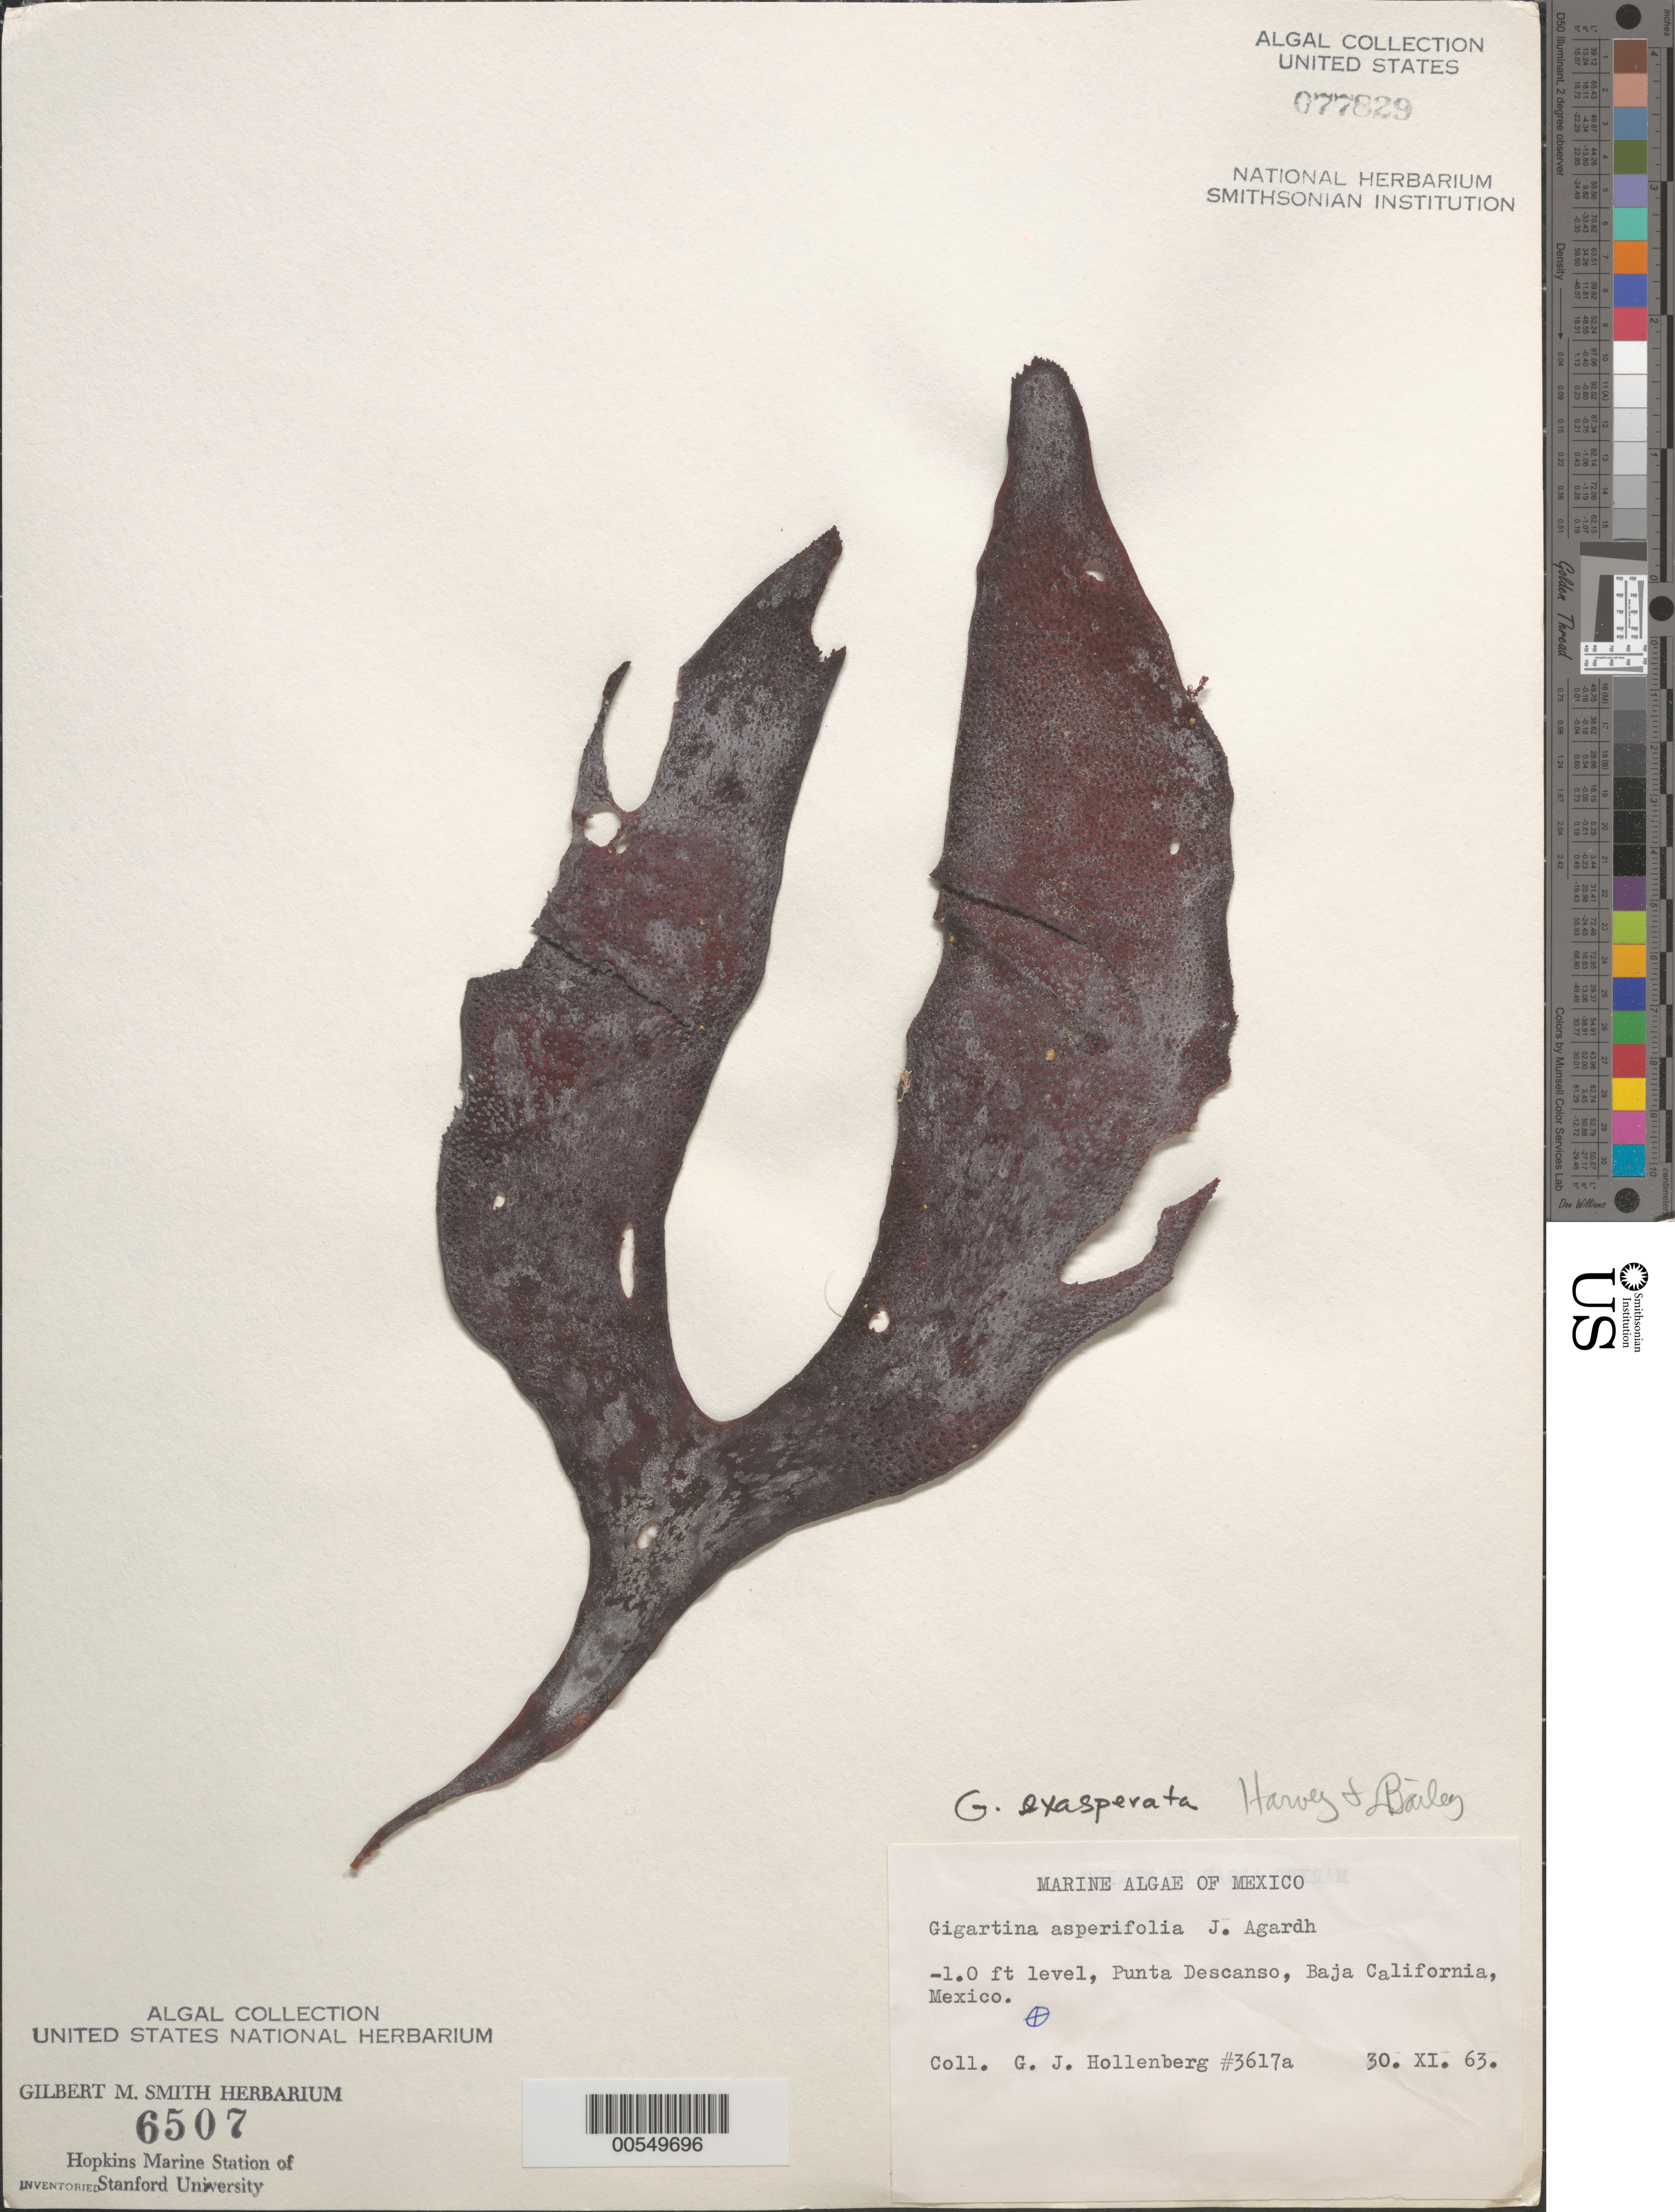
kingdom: Plantae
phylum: Rhodophyta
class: Florideophyceae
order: Gigartinales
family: Gigartinaceae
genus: Chondracanthus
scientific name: Chondracanthus exasperatus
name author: (Harv. & J. Bailey) J.R. Hughey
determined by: Algae name updating Project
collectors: G. Hollenberg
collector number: GJH 3617a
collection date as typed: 30 Nov 1963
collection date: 1963-11-30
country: Mexico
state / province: Baja California Norte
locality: Punta Descanso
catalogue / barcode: US 77829